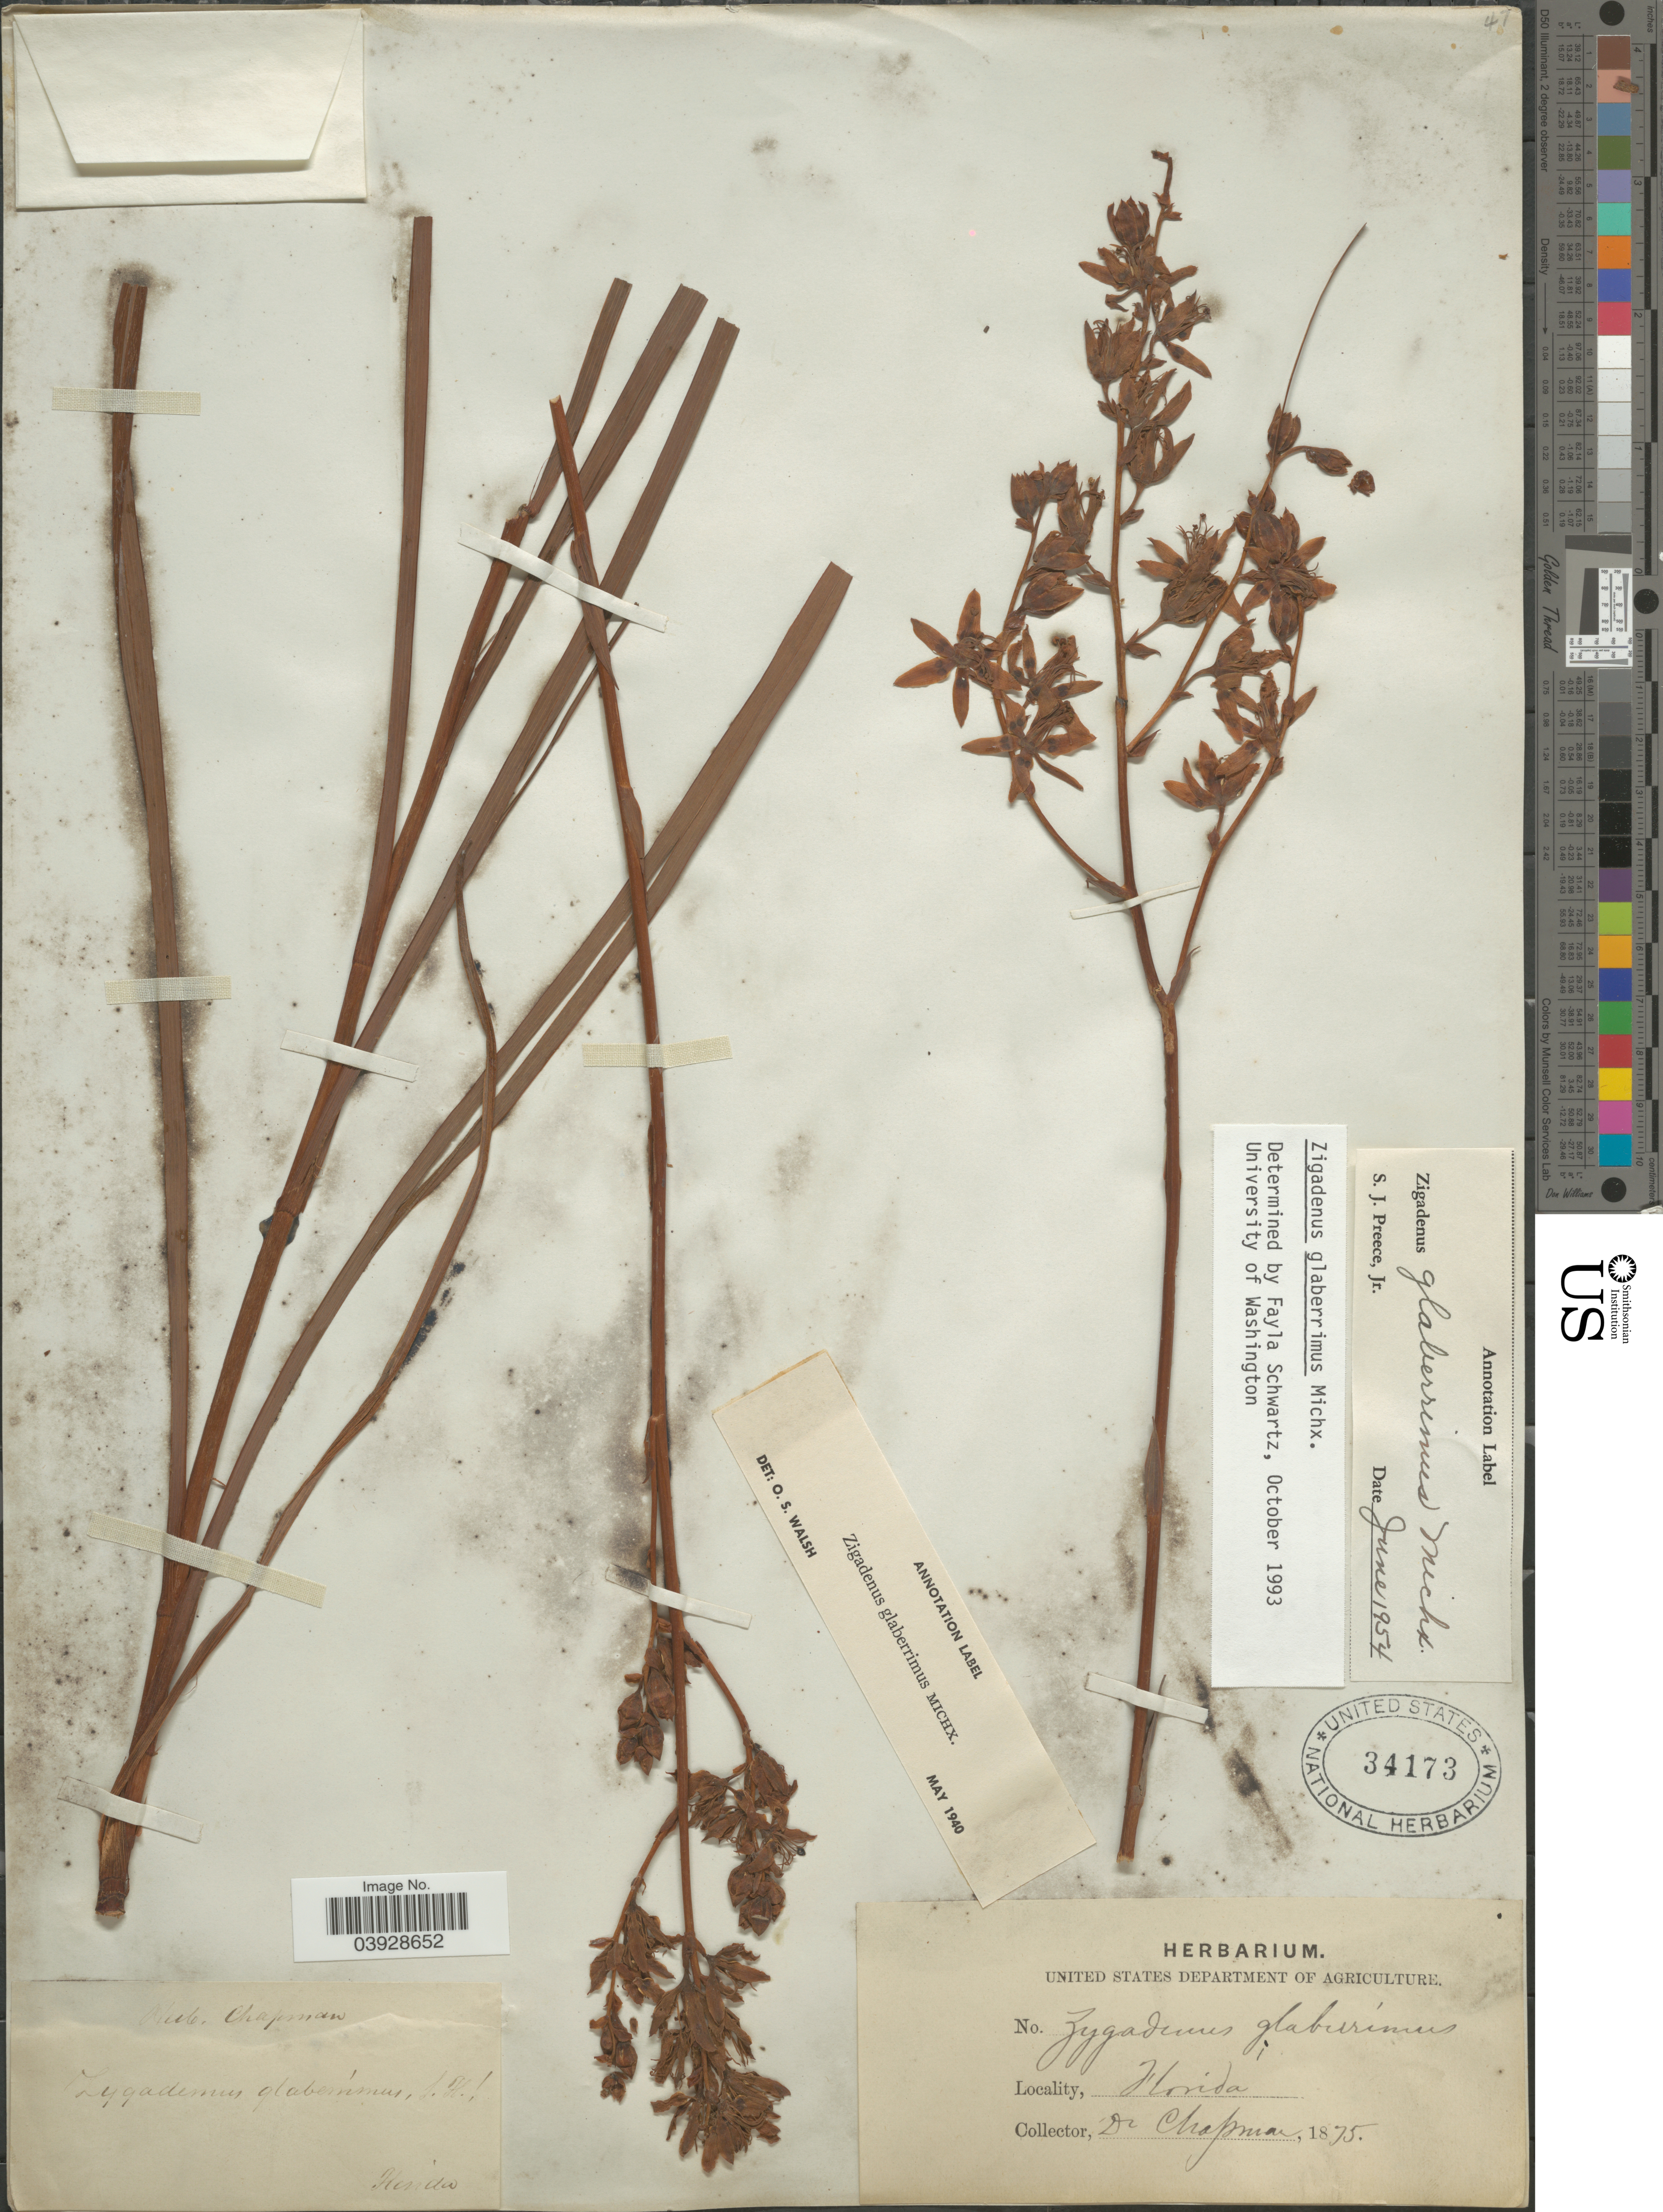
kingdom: Plantae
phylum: Tracheophyta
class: Liliopsida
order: Liliales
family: Melanthiaceae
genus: Zigadenus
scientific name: Zigadenus glaberrimus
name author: Michx.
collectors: A. Chapman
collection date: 1875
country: United States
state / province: Florida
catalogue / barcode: US 34173